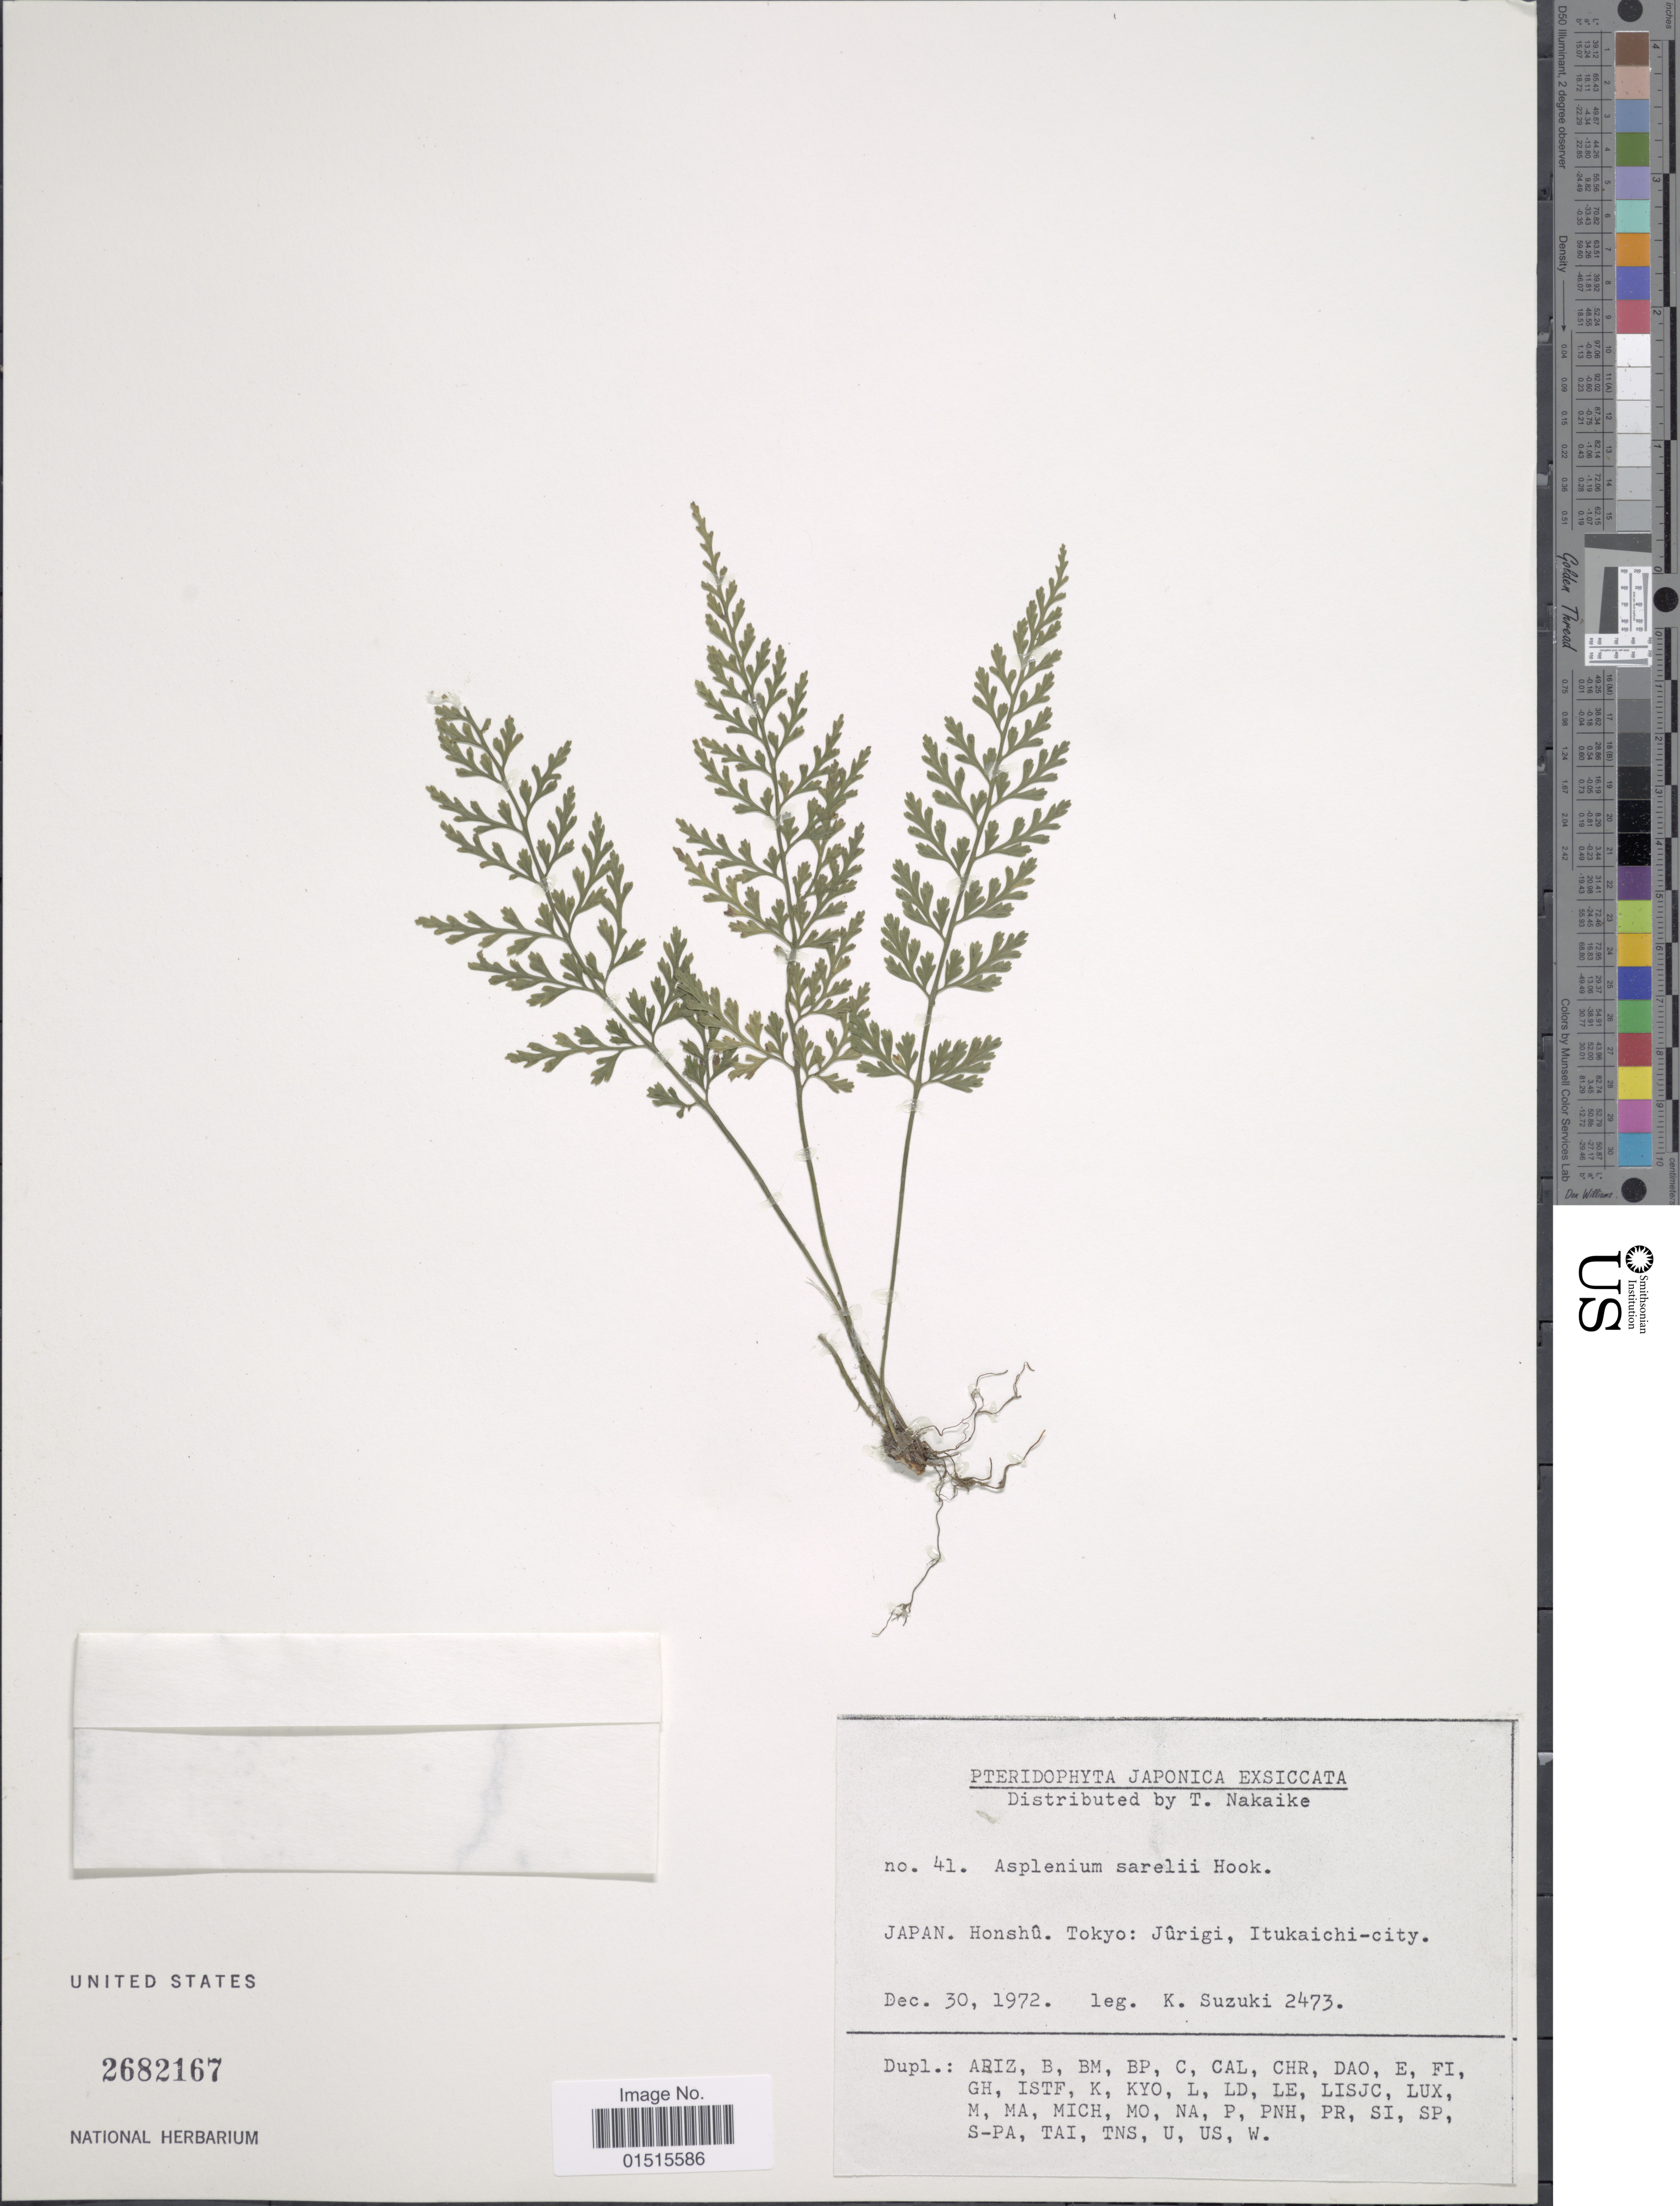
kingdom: Plantae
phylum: Tracheophyta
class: Polypodiopsida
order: Polypodiales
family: Aspleniaceae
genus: Asplenium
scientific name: Asplenium sarelii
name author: Hook.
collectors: K. Suzuki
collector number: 2473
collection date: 1972-12-30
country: Japan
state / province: Tokyo, Federal City of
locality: Honshu: Jurigi, Itukaichi-city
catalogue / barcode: US 2682167